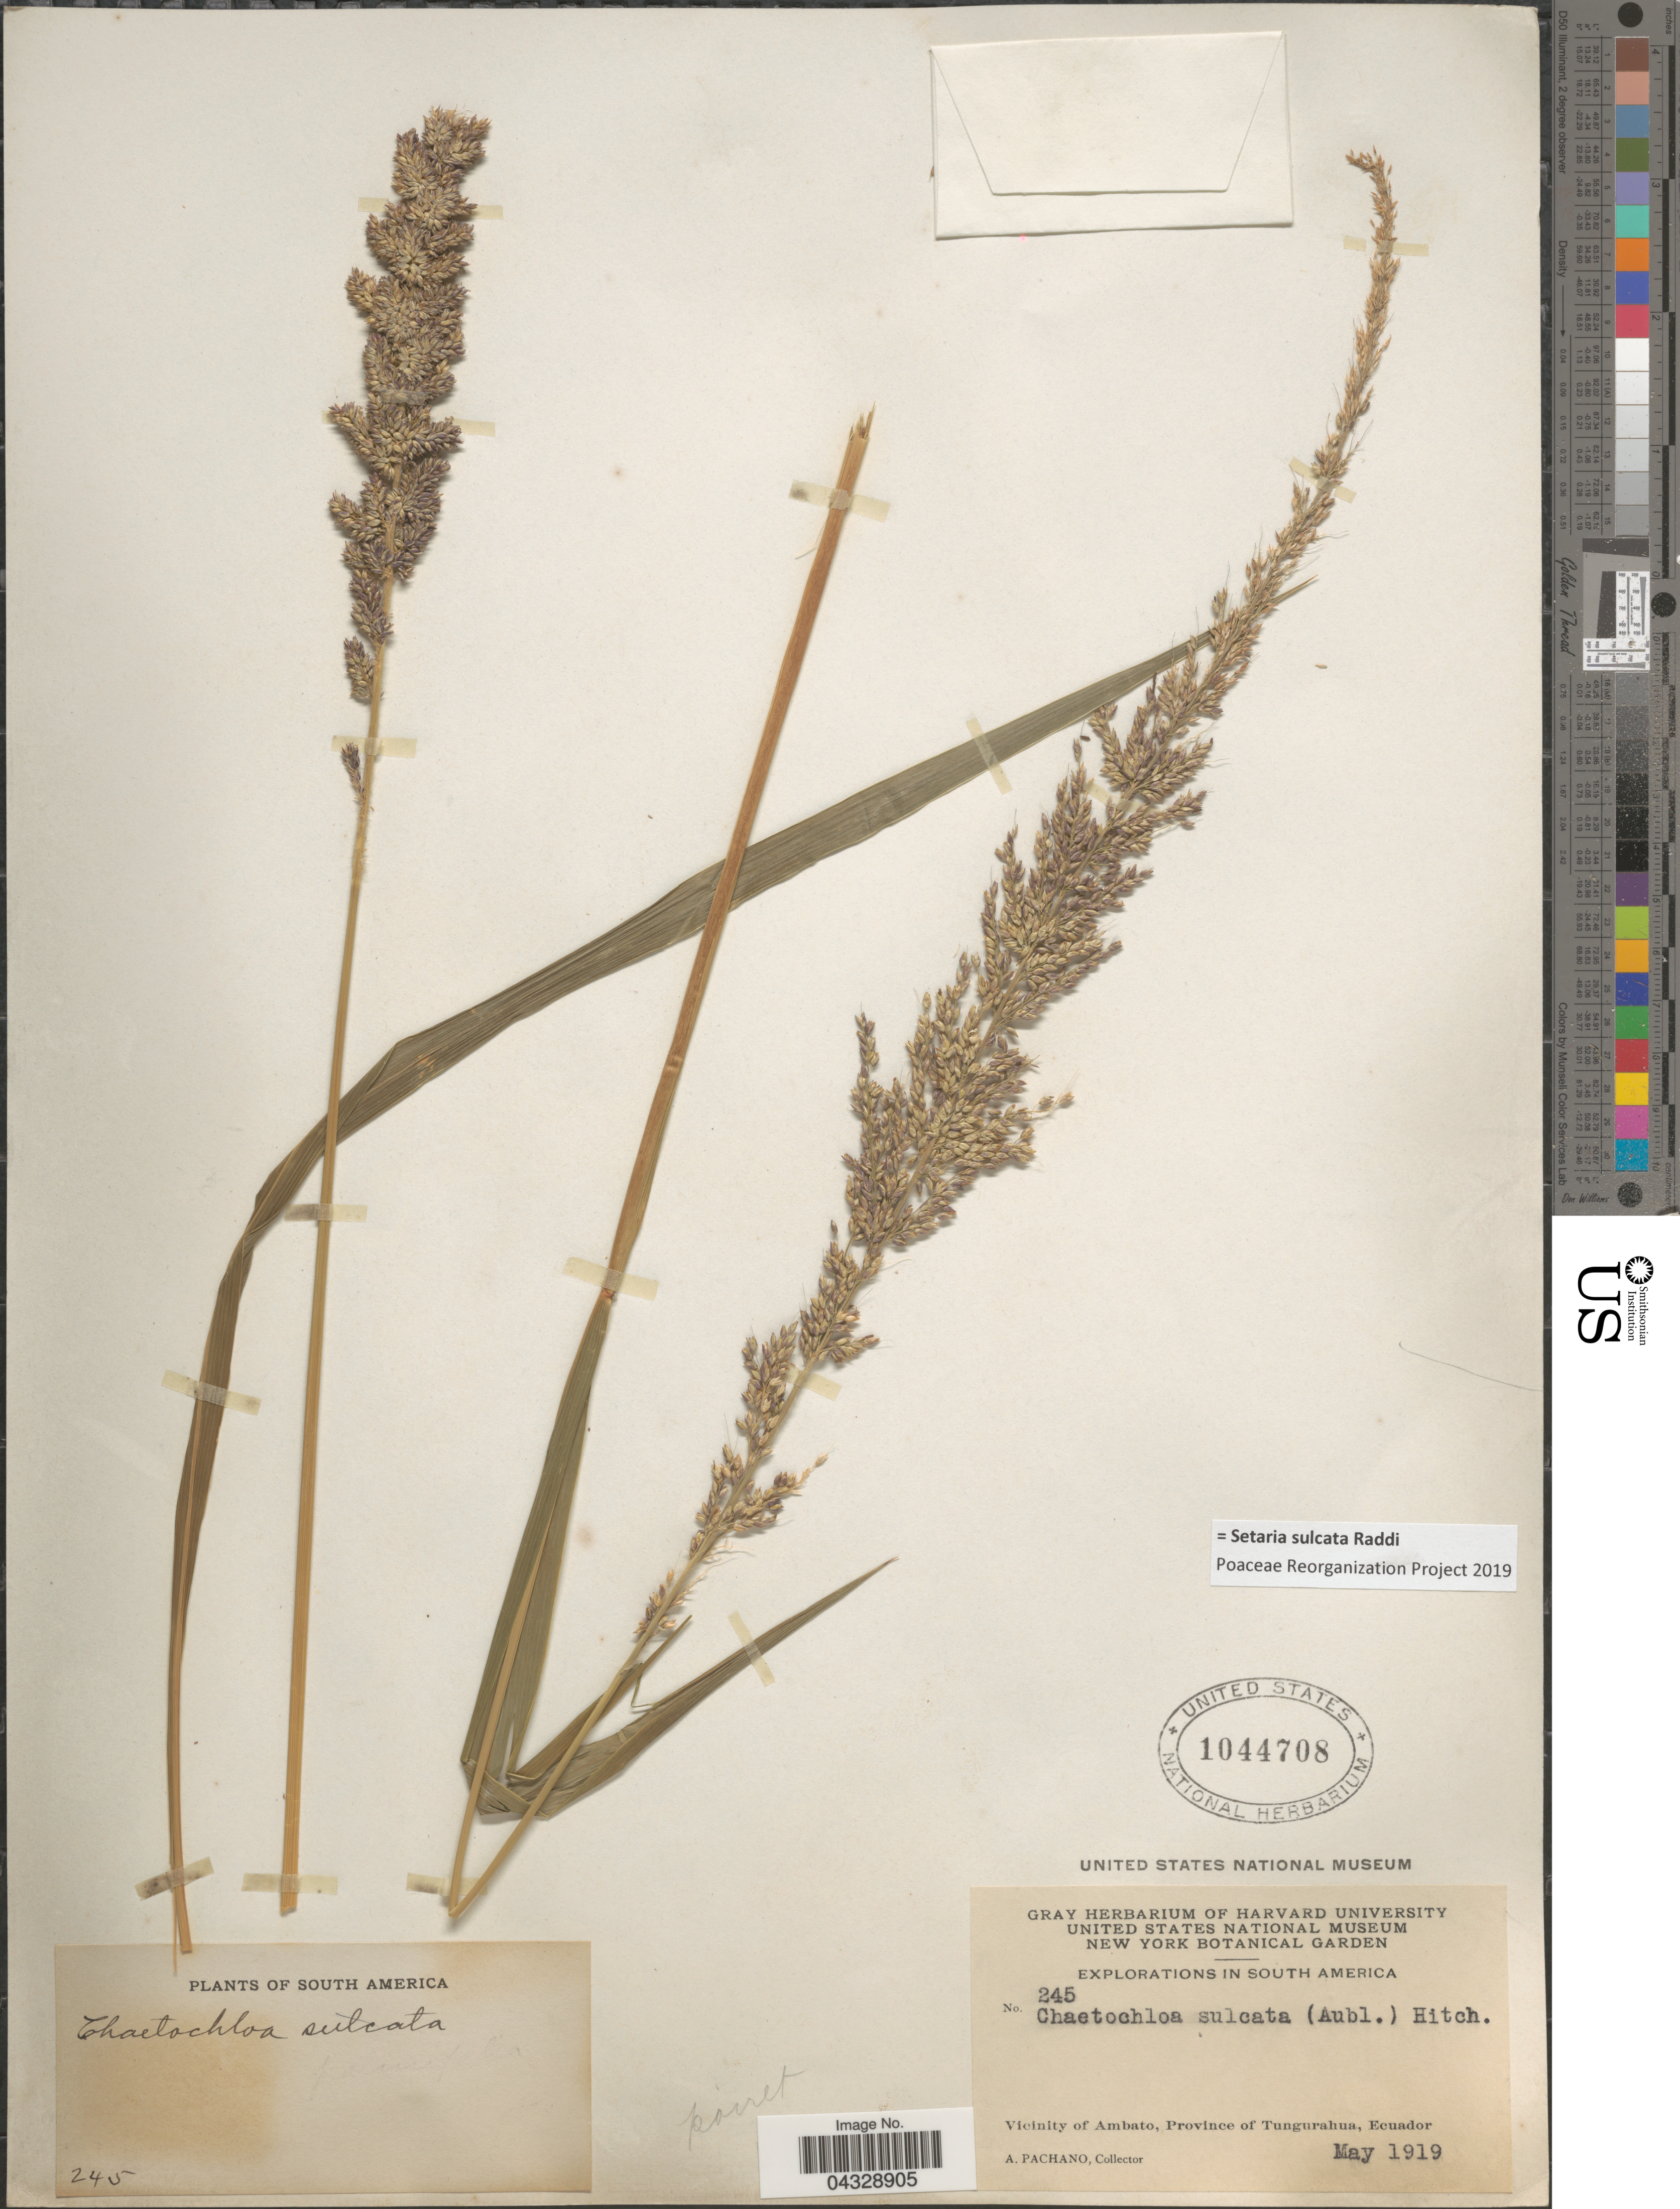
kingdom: Plantae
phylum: Tracheophyta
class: Liliopsida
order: Poales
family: Poaceae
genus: Setaria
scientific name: Setaria sulcata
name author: Raddi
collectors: A. Pachano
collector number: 245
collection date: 1919-05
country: Ecuador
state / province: Tungurahua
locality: Explorations in South America. Vicinity of Ambato.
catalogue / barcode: US 1044708